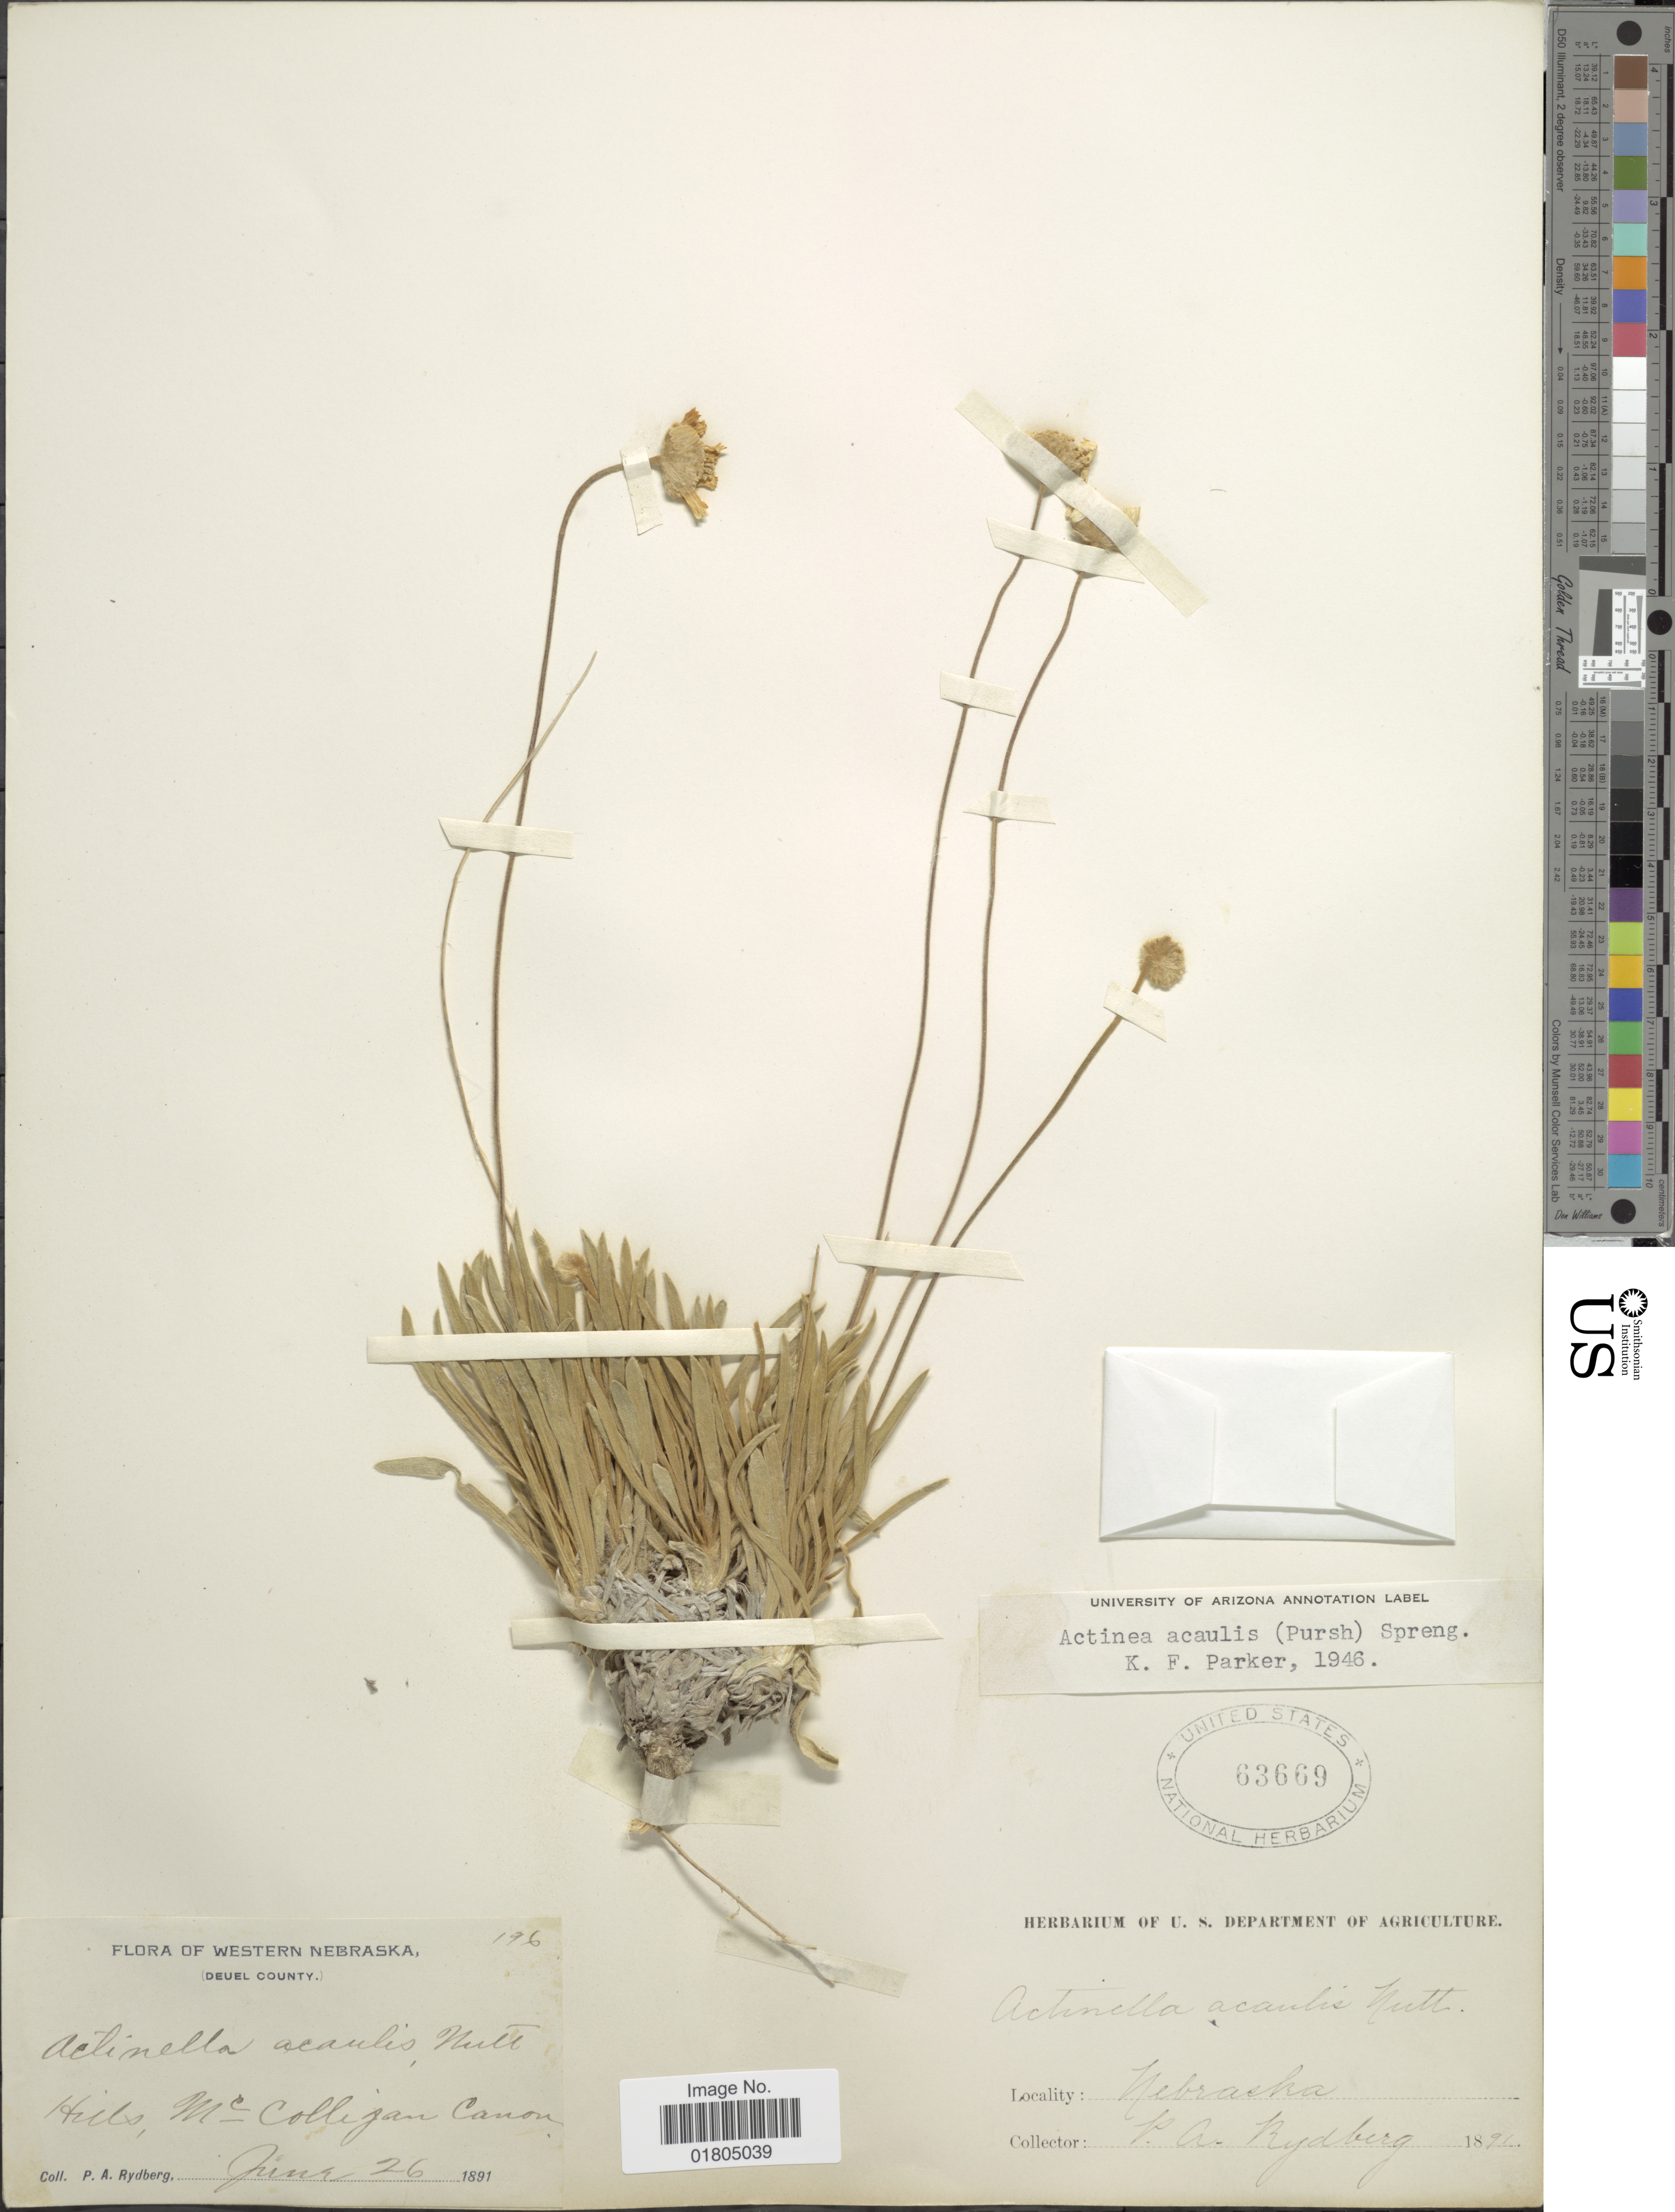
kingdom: Plantae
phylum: Tracheophyta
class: Magnoliopsida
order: Asterales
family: Asteraceae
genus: Actinea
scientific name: Actinea acaulis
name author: (Pursh) Spreng.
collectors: P. A. Rydberg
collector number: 196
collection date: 1891-06-26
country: United States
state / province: Nebraska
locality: Hills, Mc Colligan Canon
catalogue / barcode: US 63669